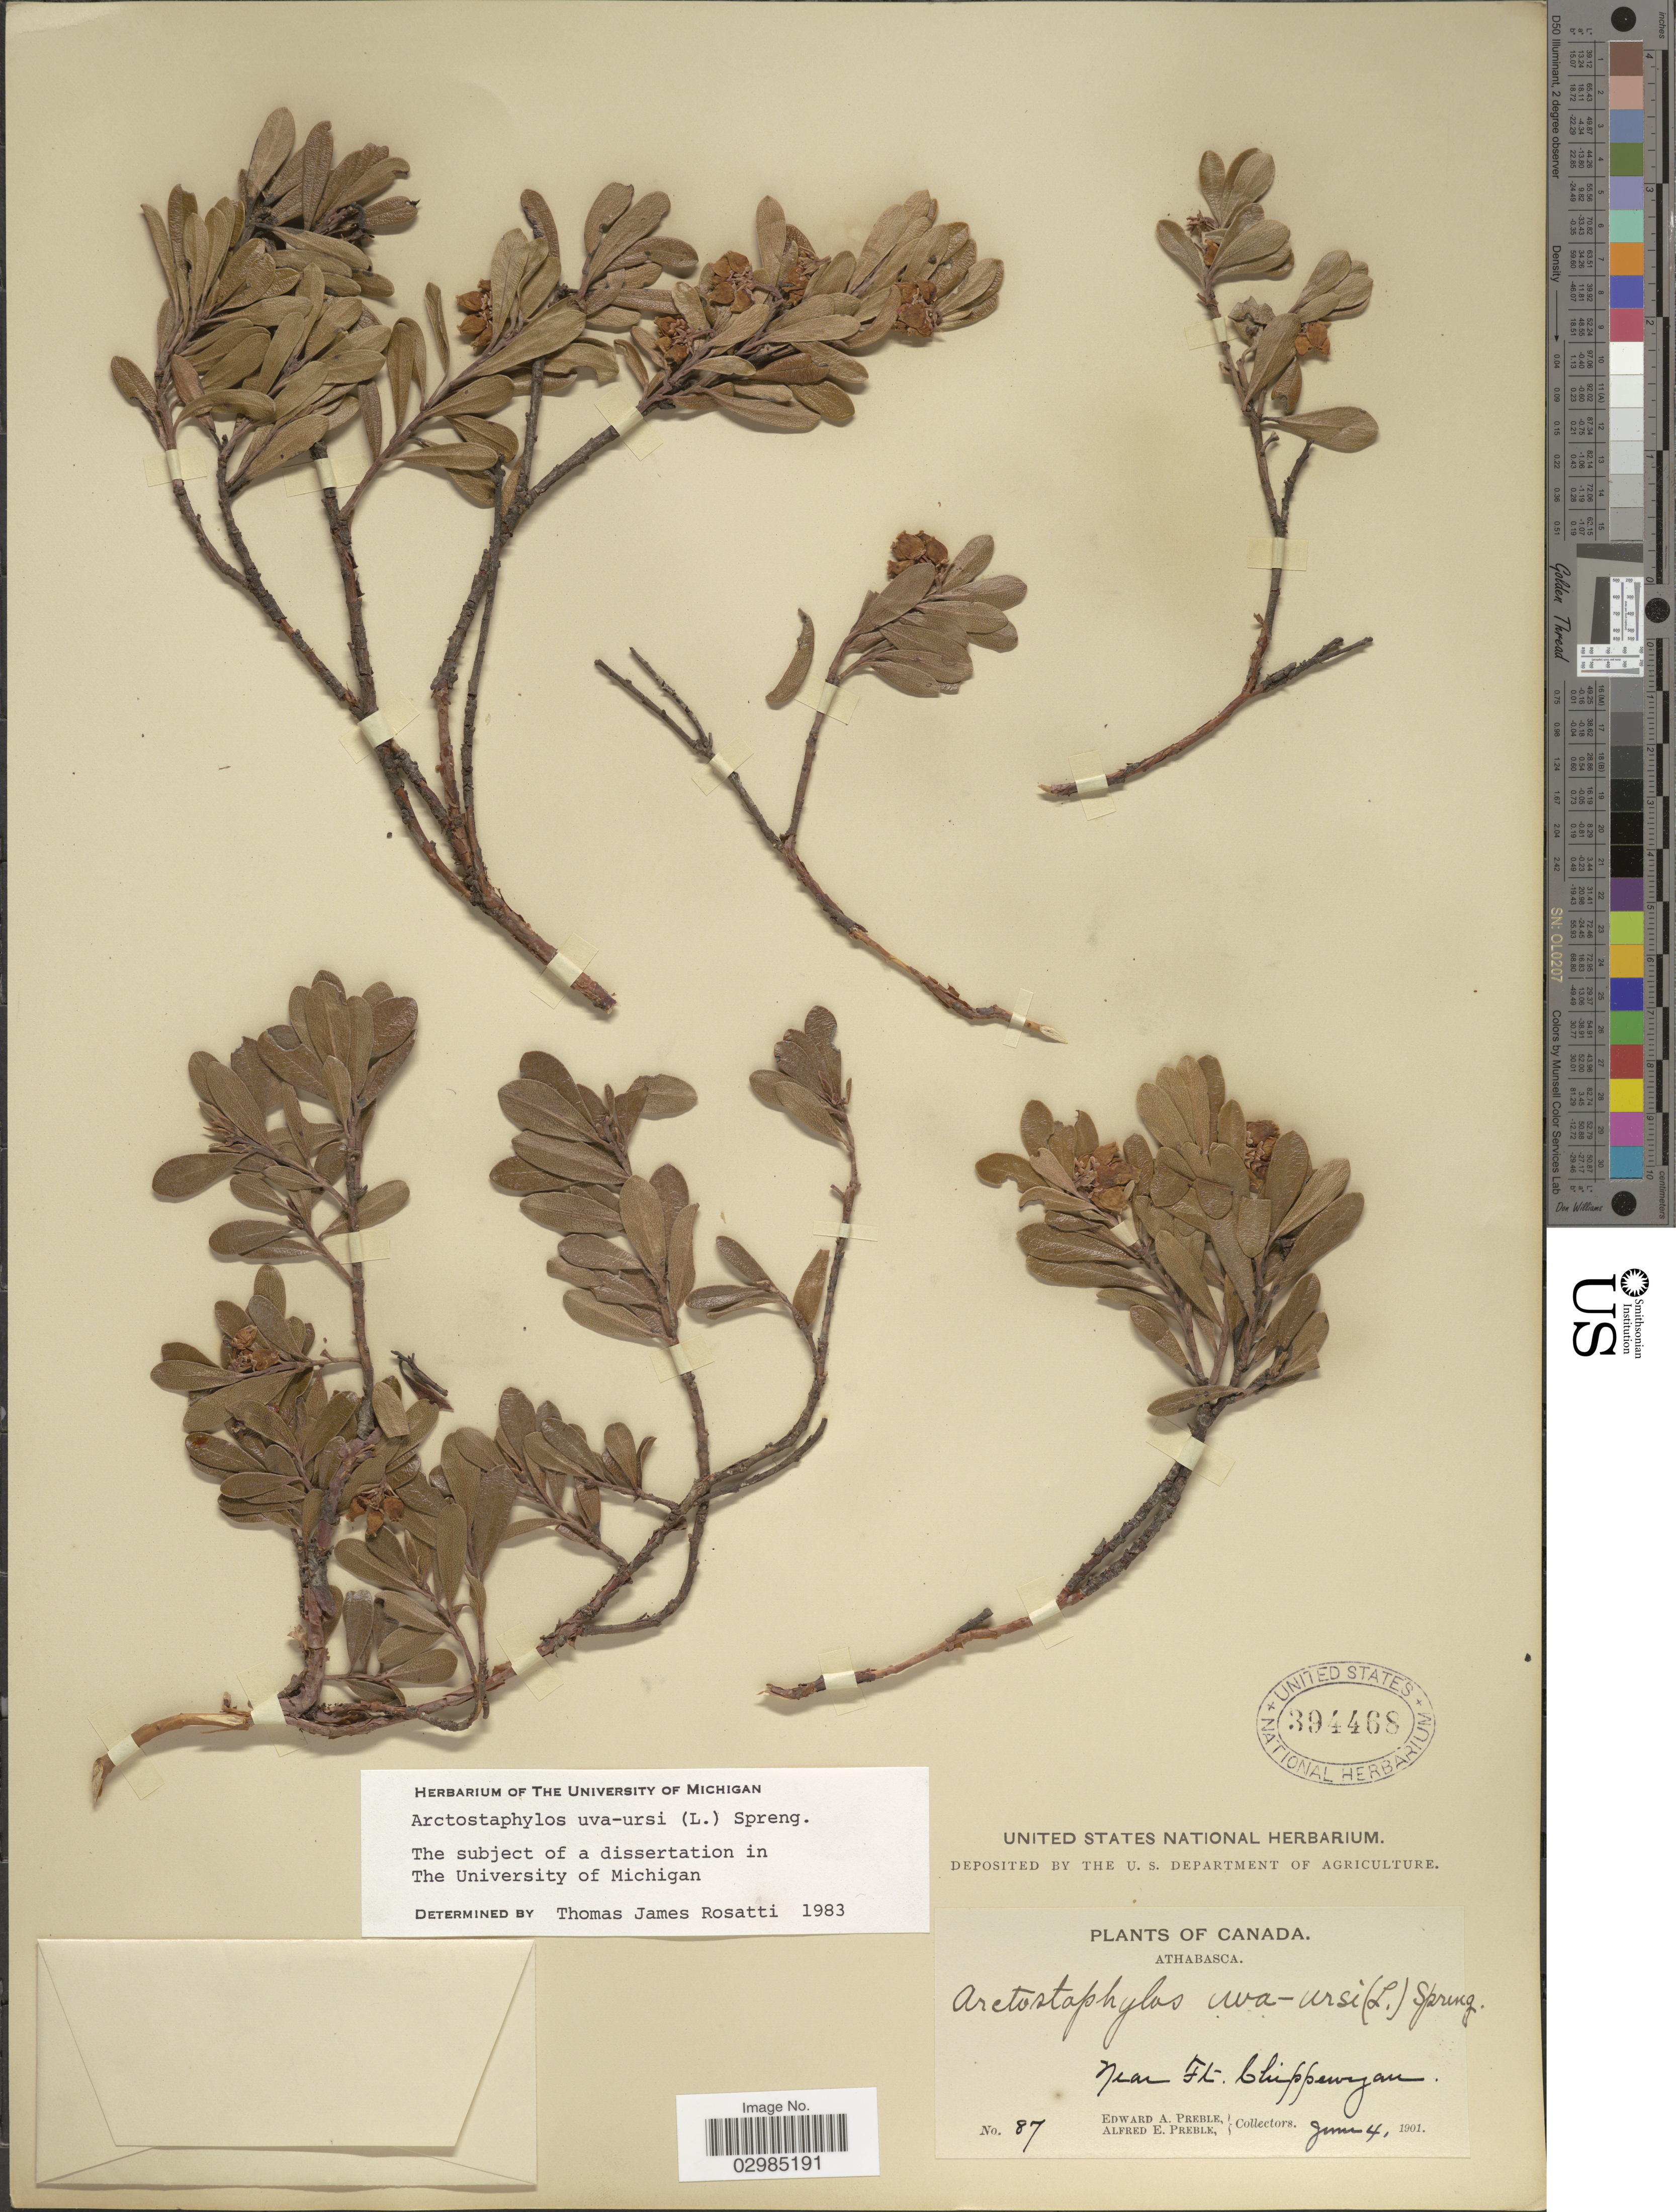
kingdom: Plantae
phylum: Tracheophyta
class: Magnoliopsida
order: Ericales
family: Ericaceae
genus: Arctostaphylos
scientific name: Arctostaphylos uva-ursi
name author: (L.) Spreng.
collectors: E. Preble & A. Preble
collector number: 87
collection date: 1901-06-04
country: Canada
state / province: Alberta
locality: Athabasca. Near Ft. Chippewyan.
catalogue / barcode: US 394468